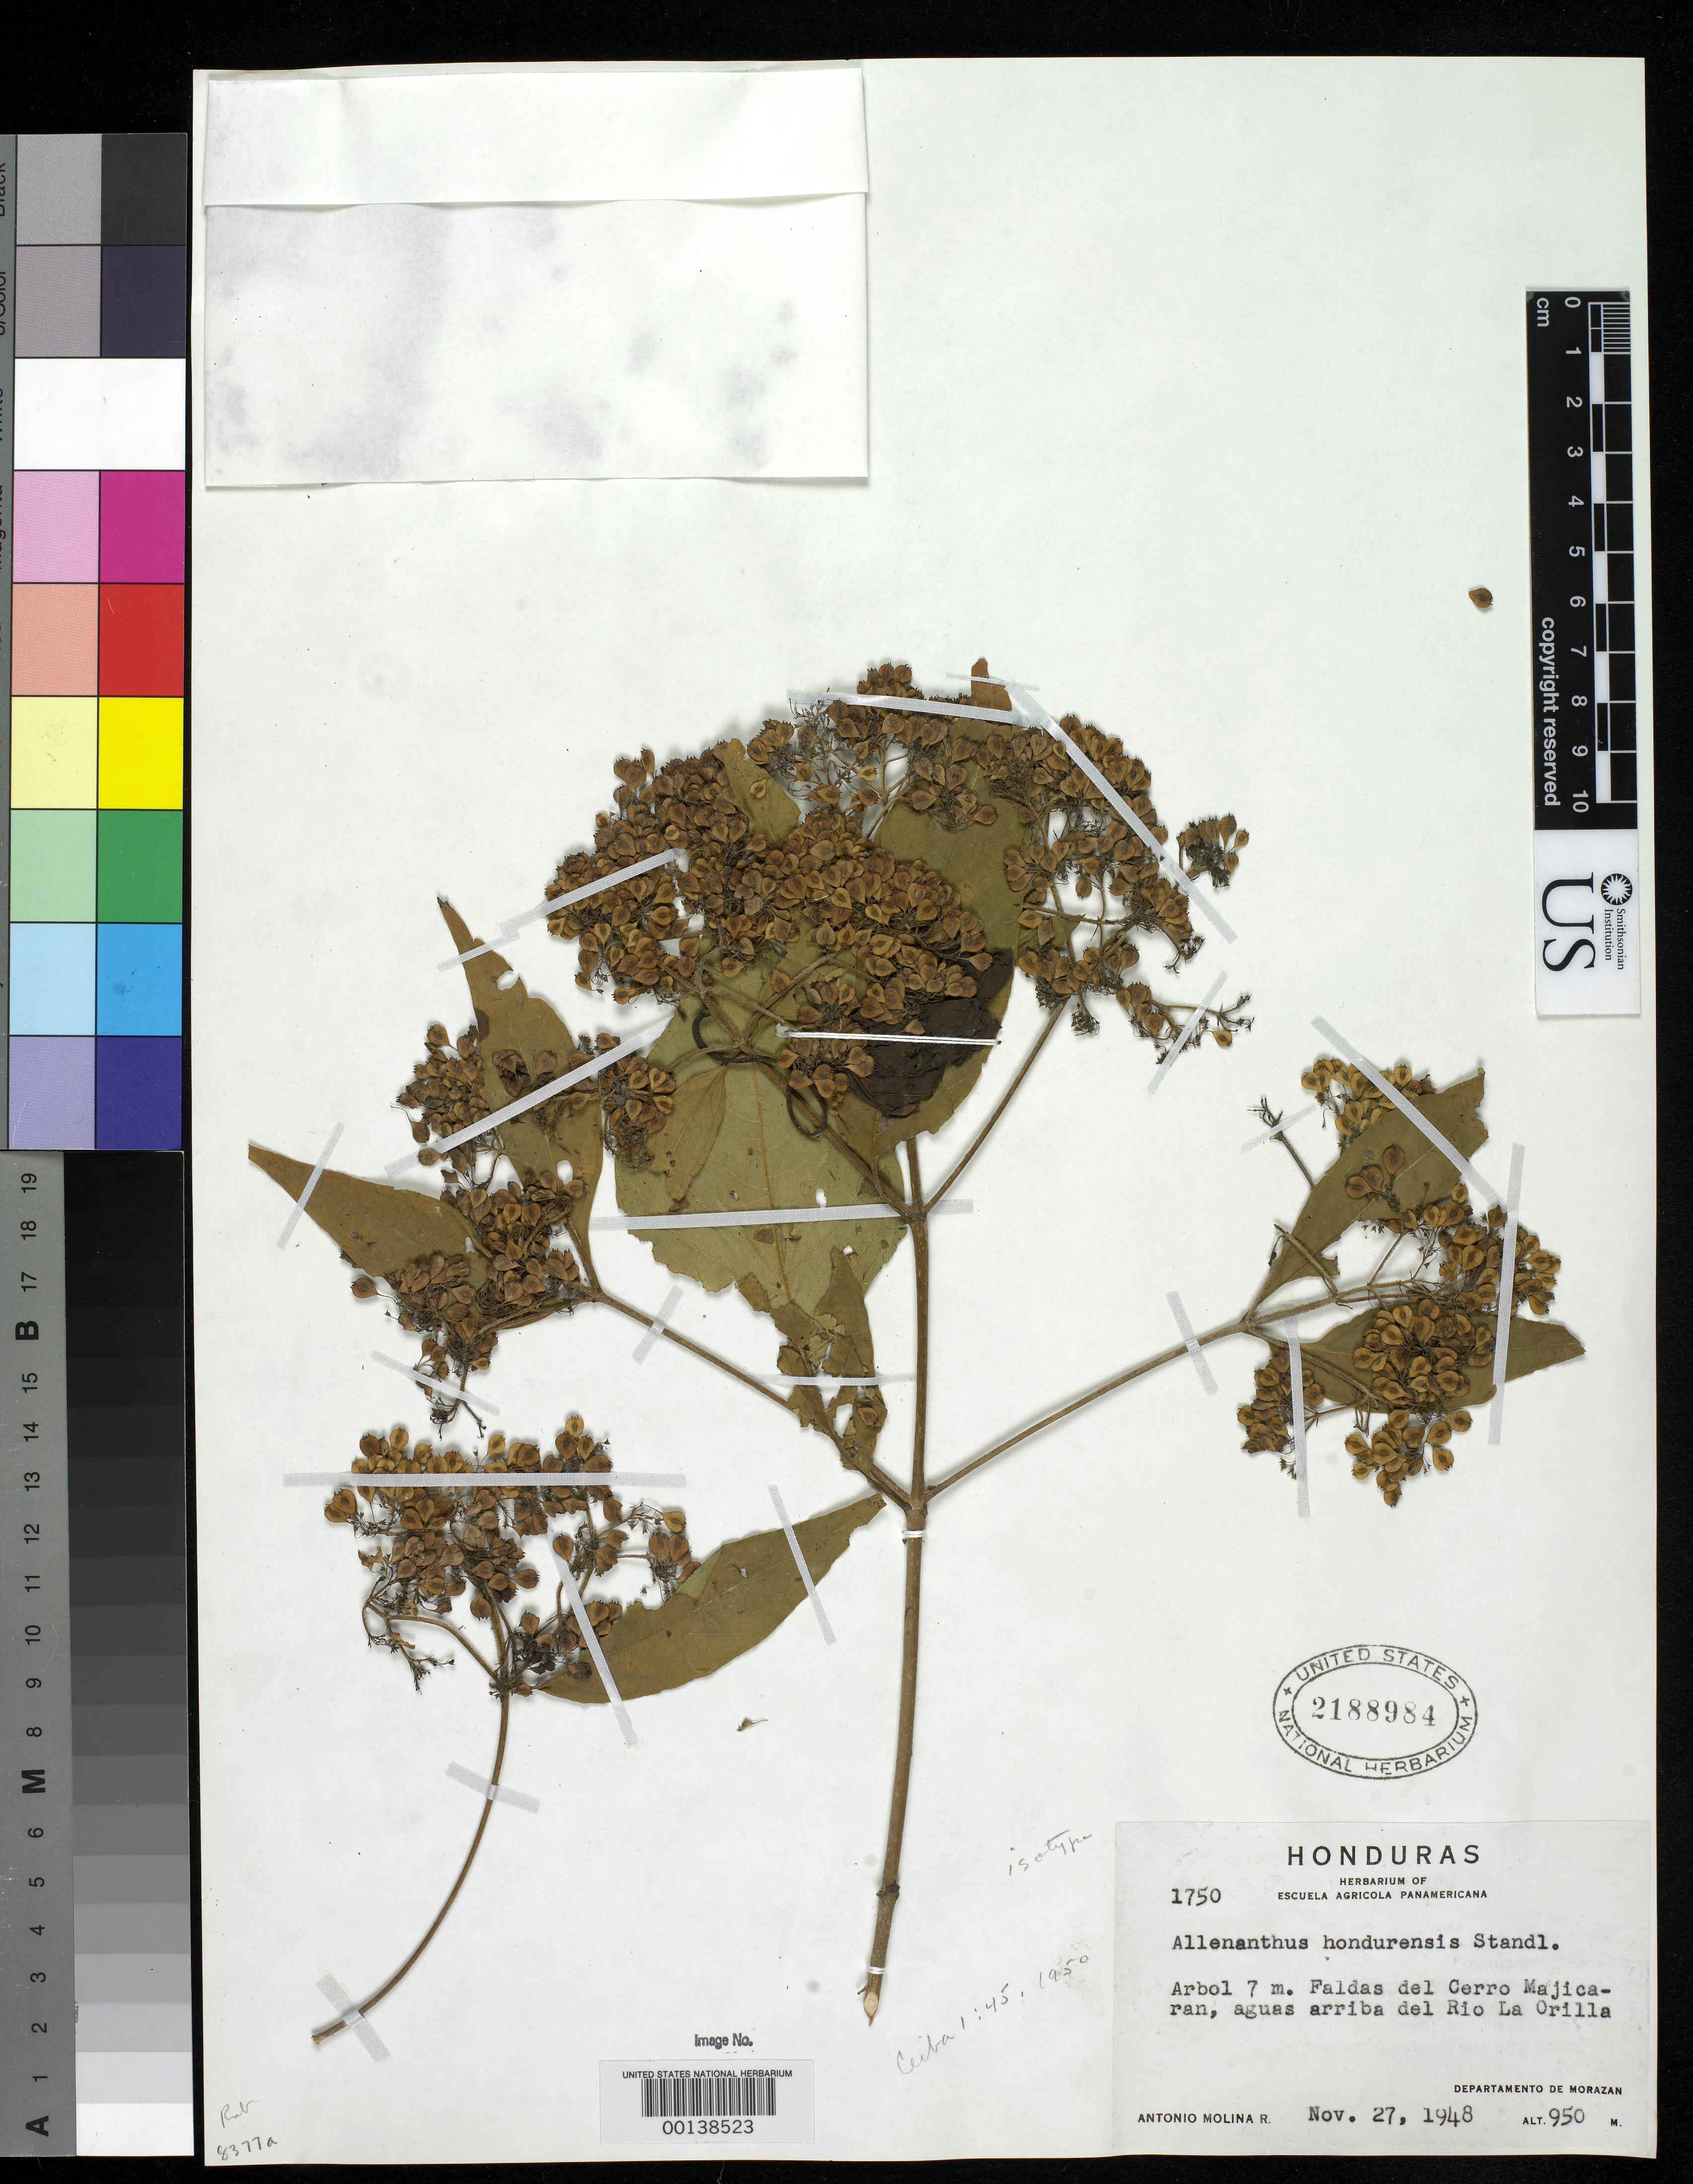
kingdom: Plantae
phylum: Tracheophyta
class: Magnoliopsida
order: Gentianales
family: Rubiaceae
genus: Allenanthus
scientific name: Allenanthus hondurensis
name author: Standl.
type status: Isotype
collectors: A. Molina R.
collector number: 1750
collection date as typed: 27 Nov 1948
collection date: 1948-11-27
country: Honduras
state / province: Fco. Morazán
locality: Cerro Mejicaran, El Zamorano .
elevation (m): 950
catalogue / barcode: US 2188984